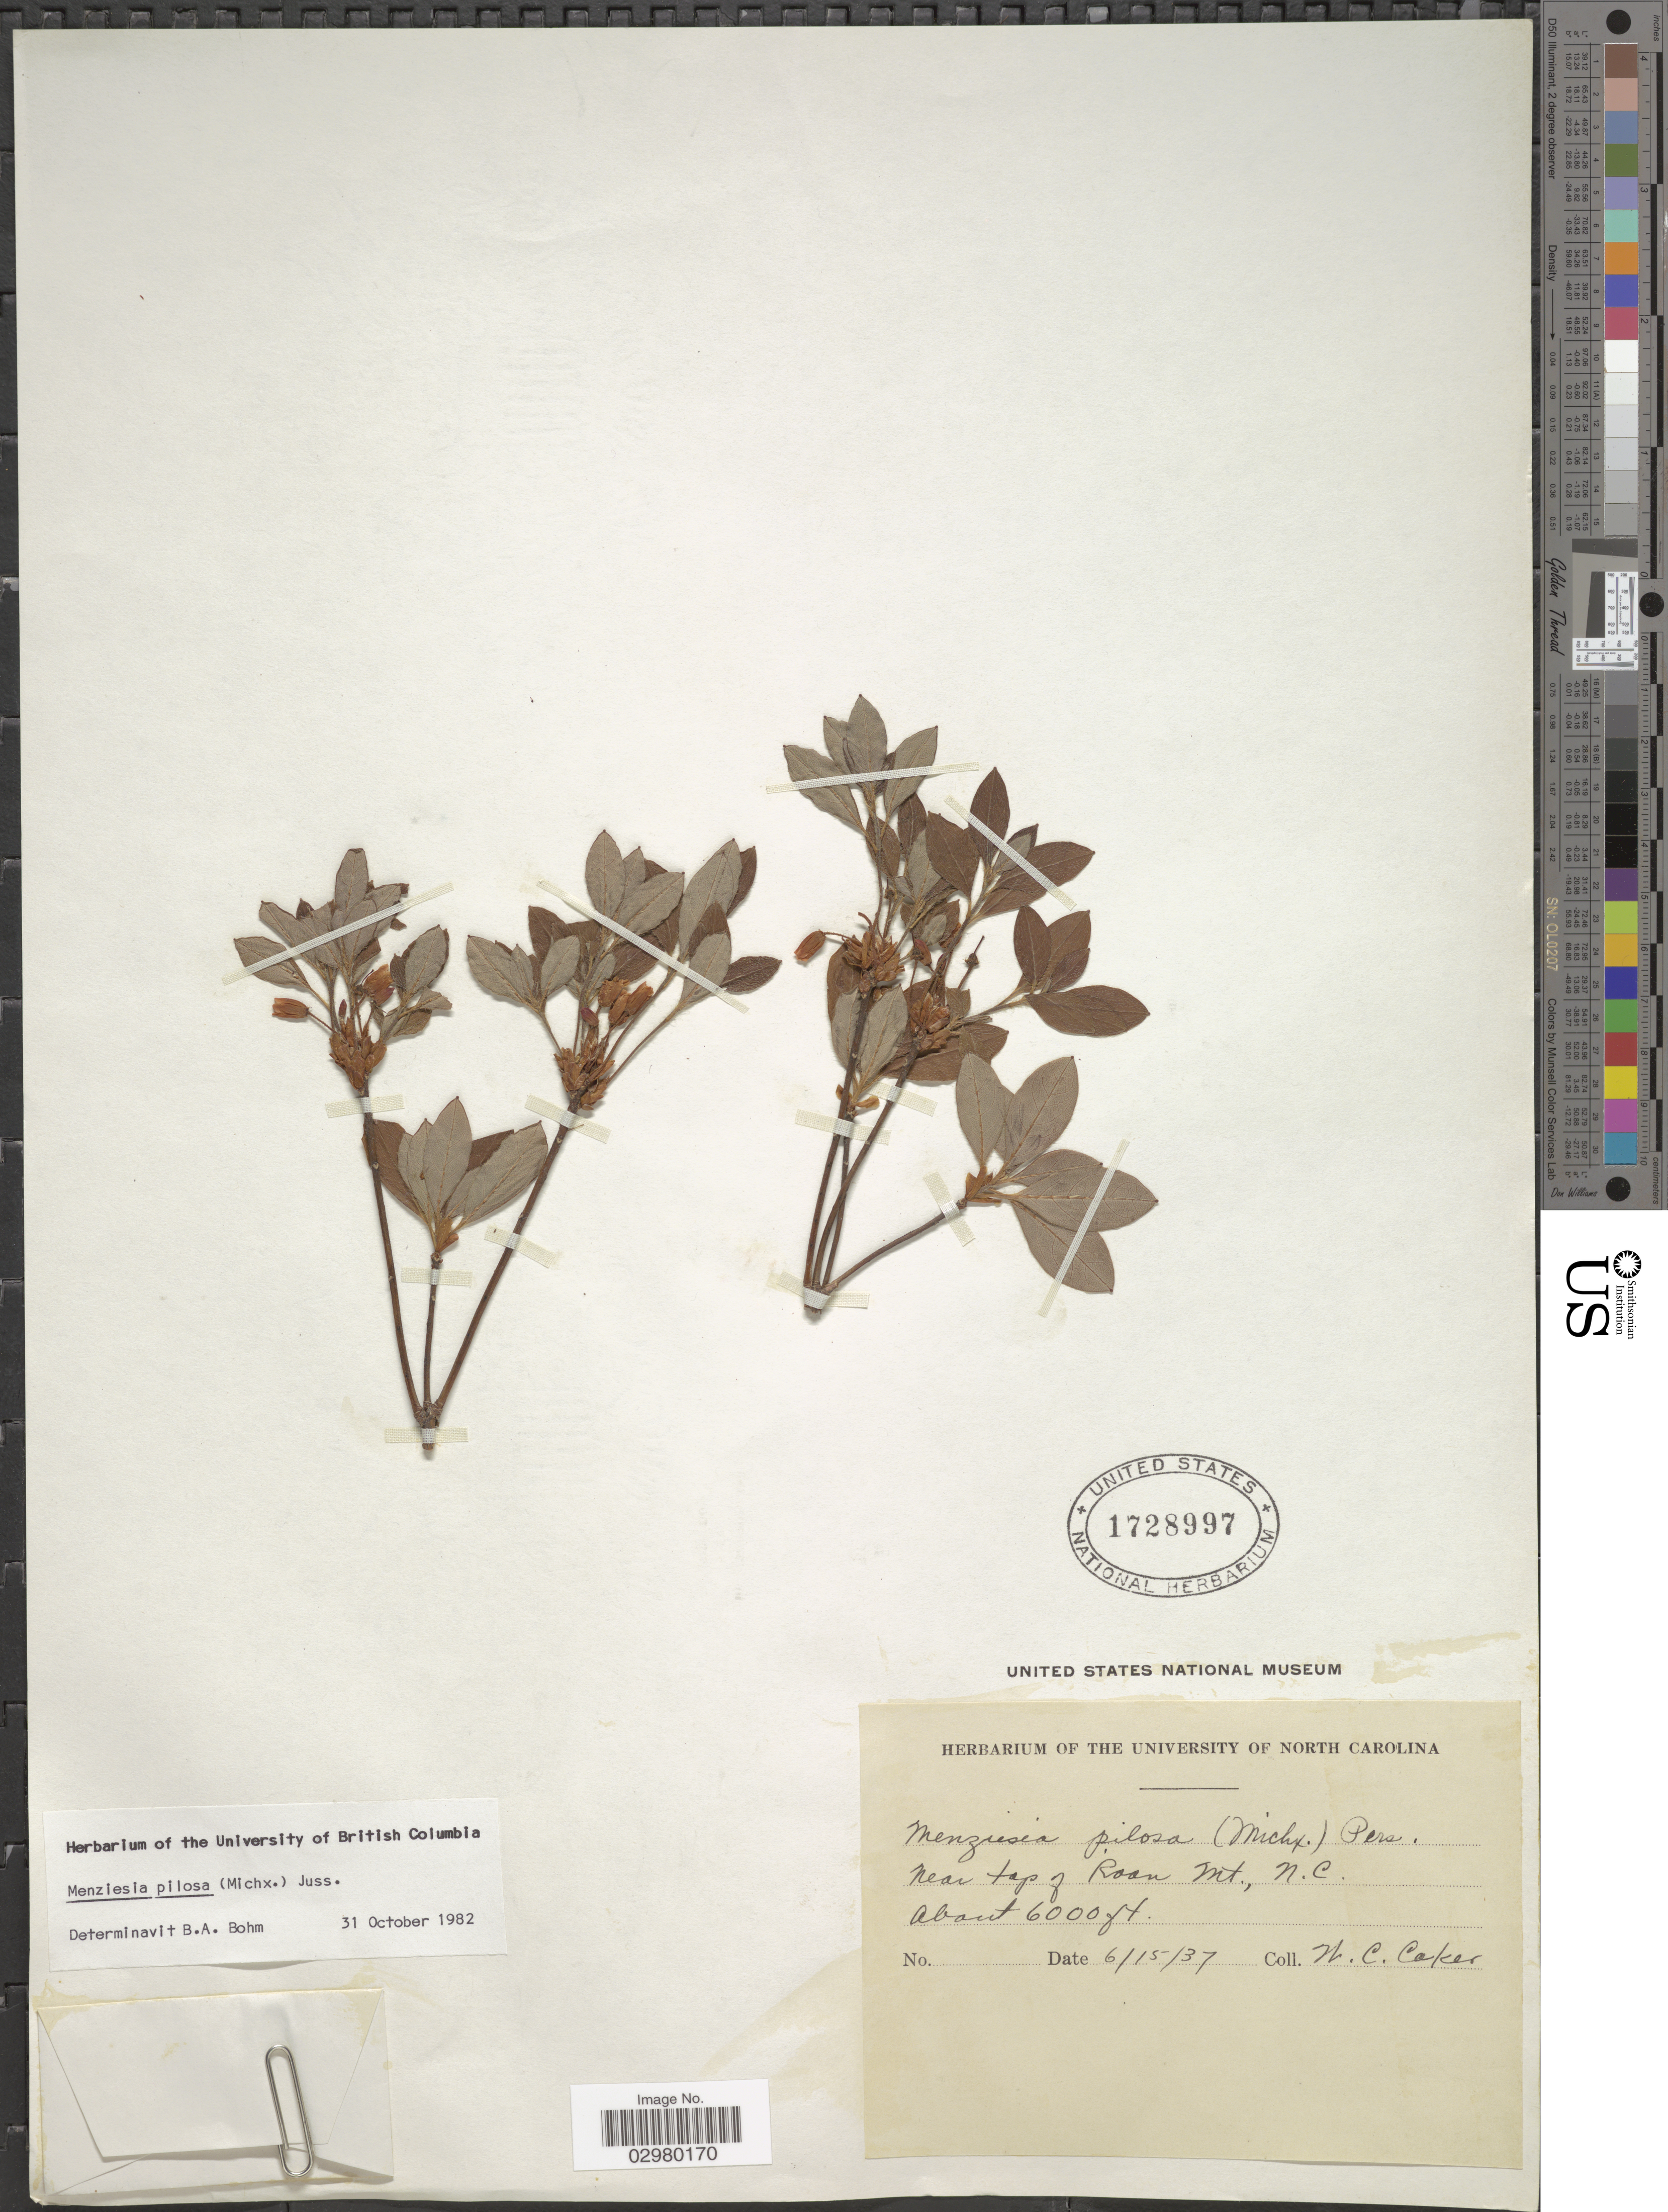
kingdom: Plantae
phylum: Tracheophyta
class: Magnoliopsida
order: Ericales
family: Ericaceae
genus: Menziesia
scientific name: Menziesia pilosa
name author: (Michx.) Juss.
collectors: W. Coker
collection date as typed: Transcribed d/m/y: 15/6/37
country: United States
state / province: North Carolina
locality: Near top of Roan Mt.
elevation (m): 1829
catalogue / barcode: US 1728997